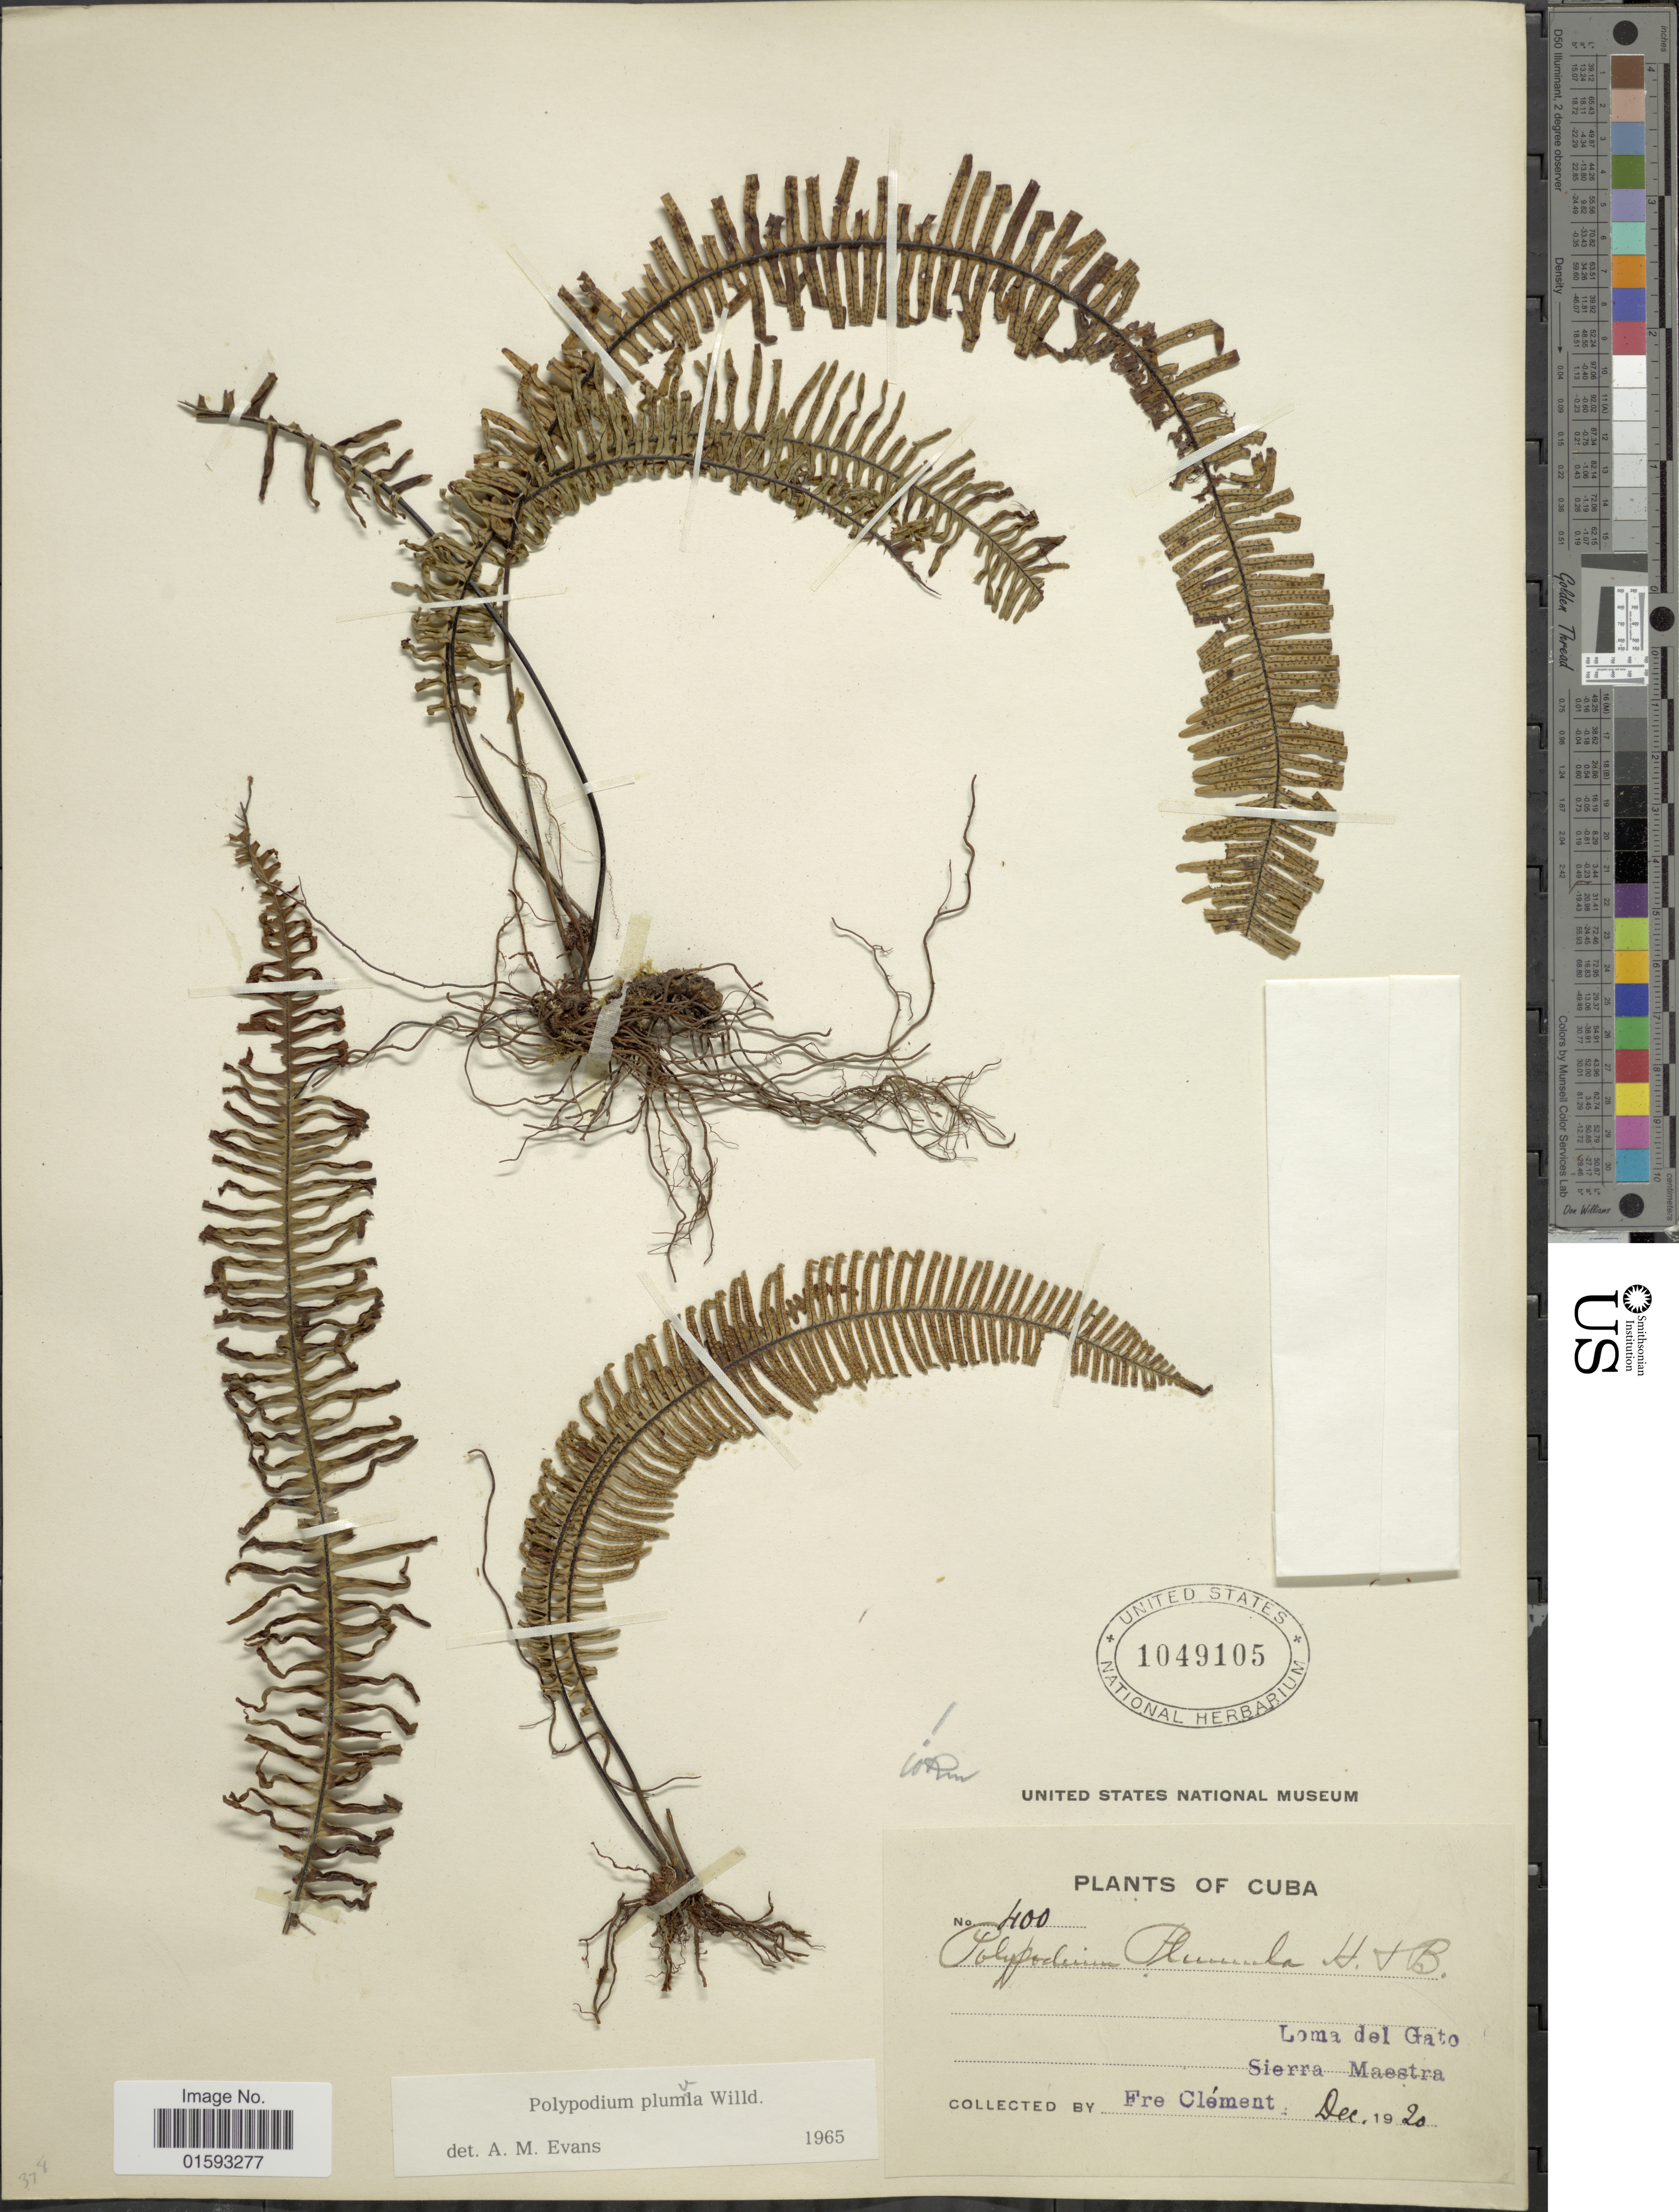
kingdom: Plantae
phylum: Tracheophyta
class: Polypodiopsida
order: Polypodiales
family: Polypodiaceae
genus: Pecluma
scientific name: Pecluma plumula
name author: (Humb. & Bonpl. ex Willd.) M.G. Price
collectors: Bro. Clemente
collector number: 400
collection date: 1920-12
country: Cuba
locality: Loma del Gato, Sierra Meastra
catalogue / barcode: US 1049105